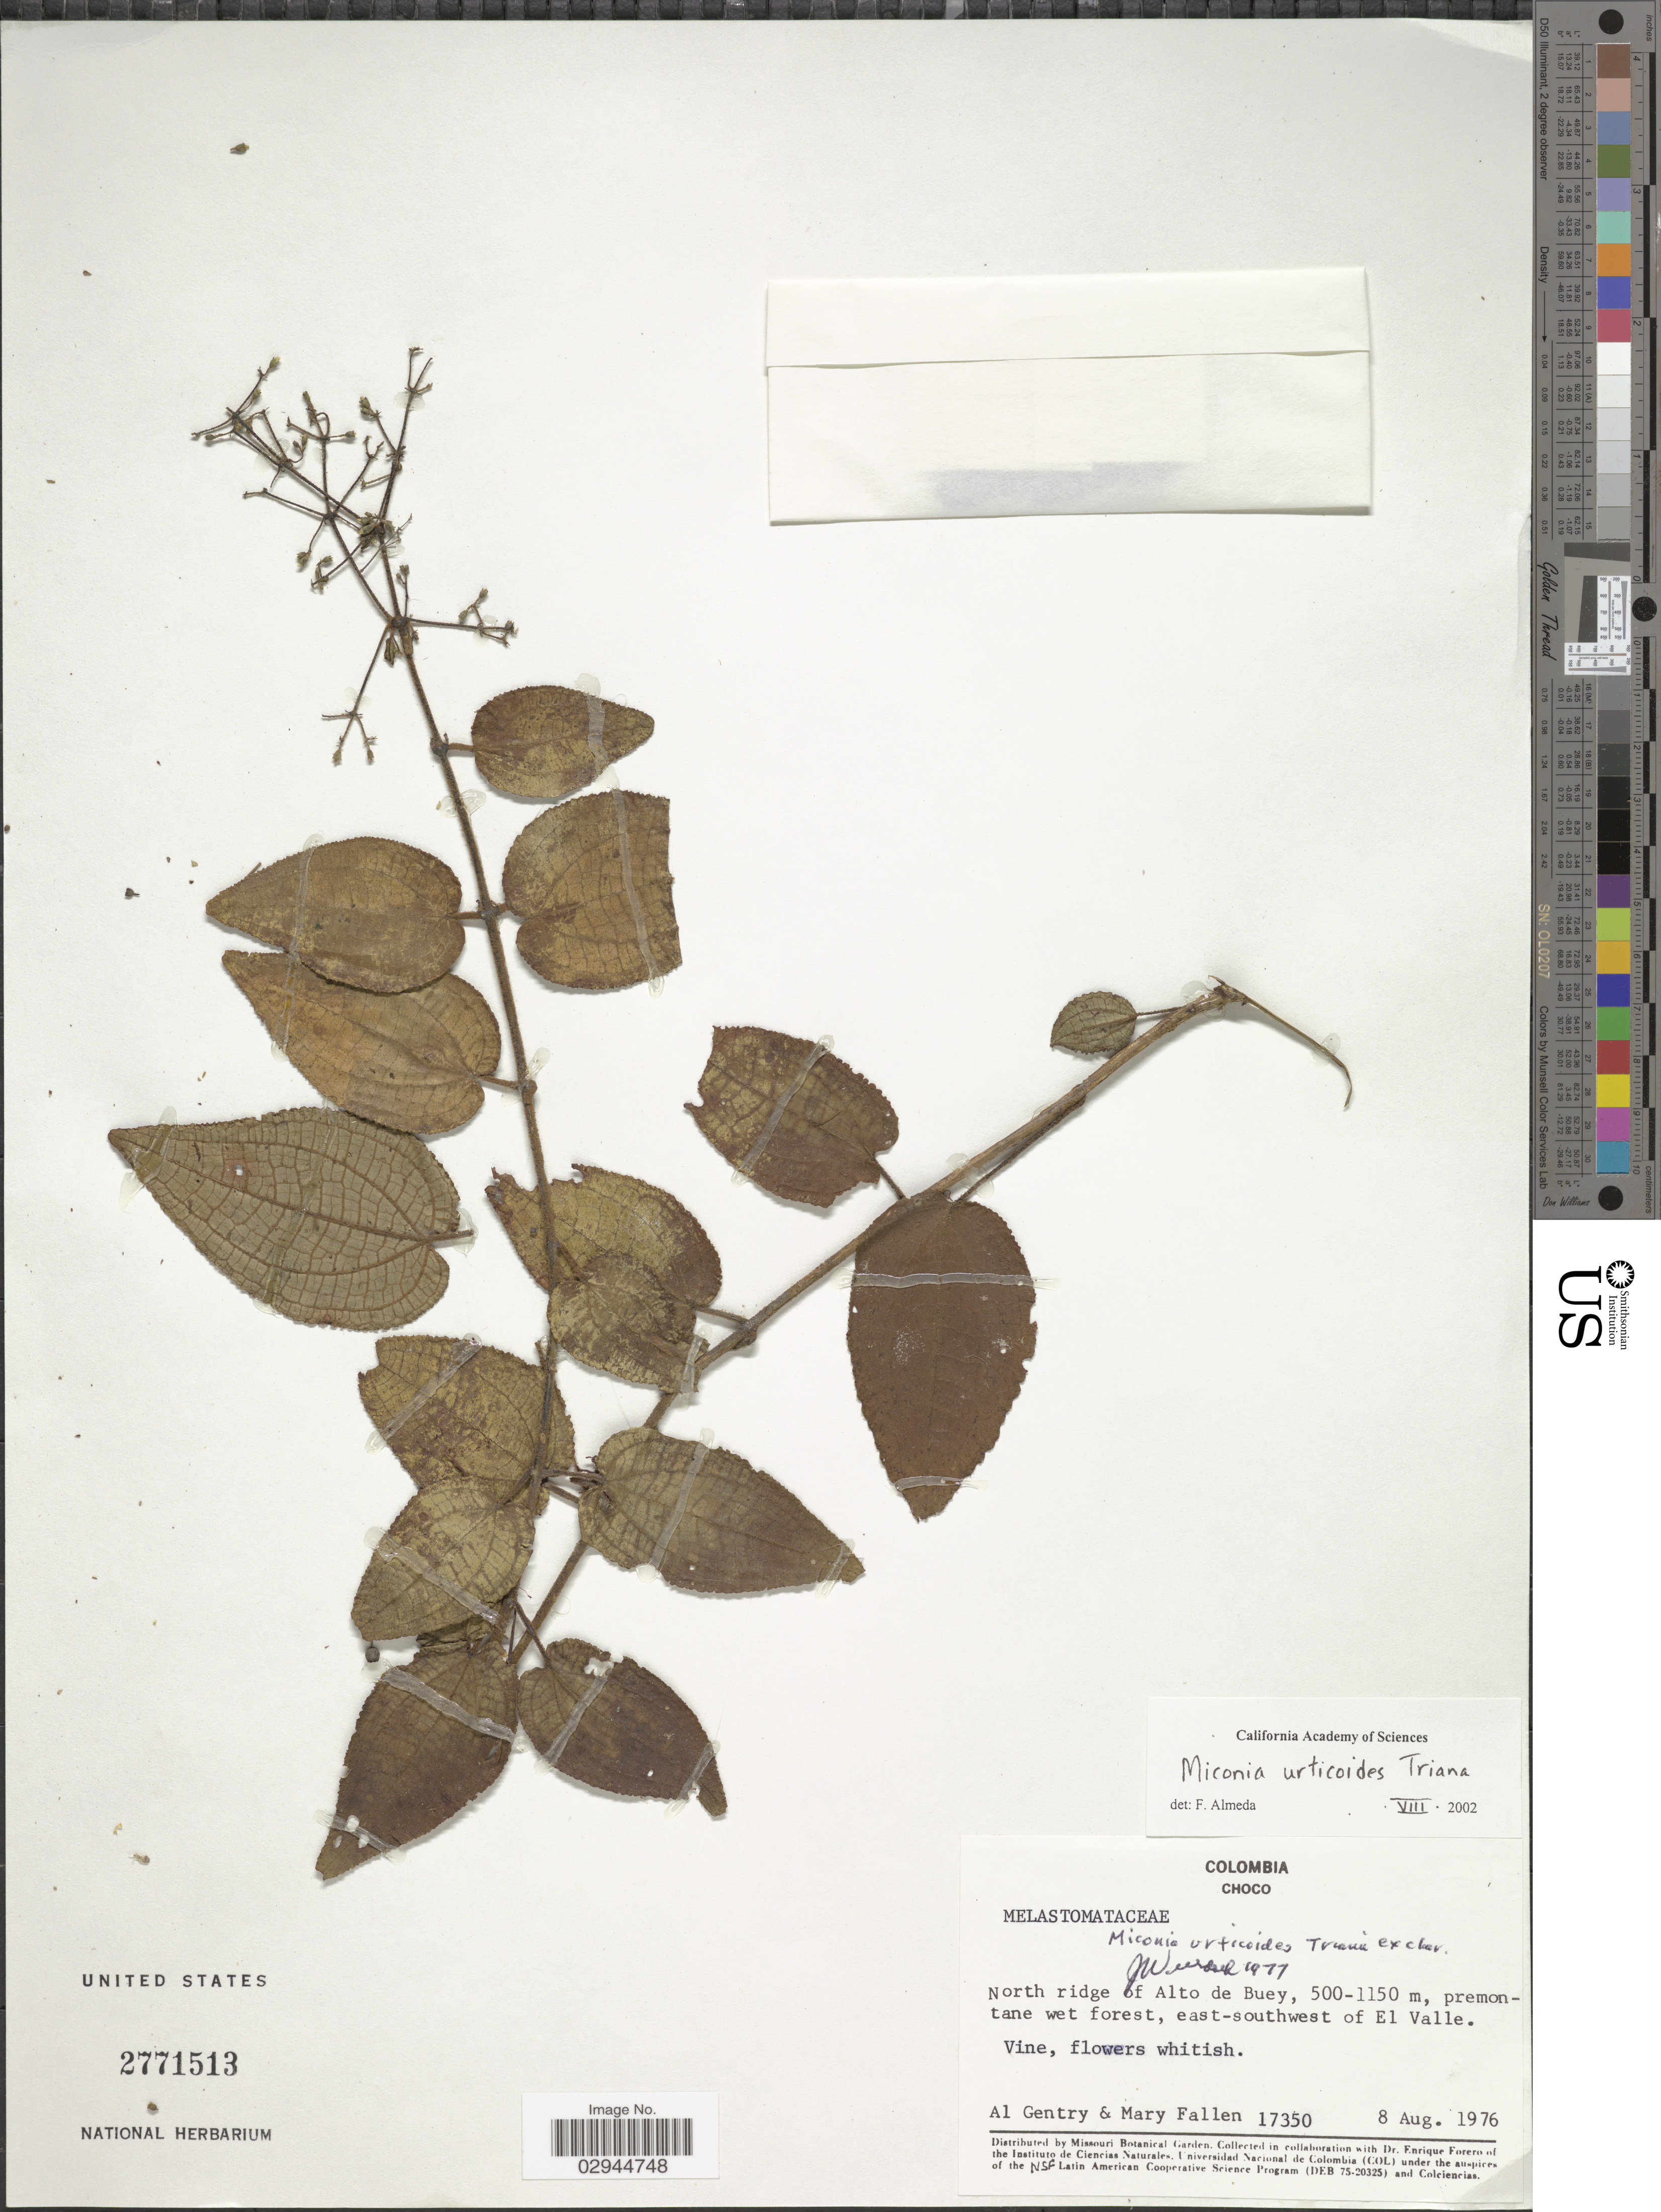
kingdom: Plantae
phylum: Tracheophyta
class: Magnoliopsida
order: Myrtales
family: Melastomataceae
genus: Miconia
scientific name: Miconia urticoides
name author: Triana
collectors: A. H. Gentry & M. Fallen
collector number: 17350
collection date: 1976-08-08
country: Colombia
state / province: Chocó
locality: North ridge of Alto de Buey. East-southwest of El Valle.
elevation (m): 500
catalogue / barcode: US 2771513